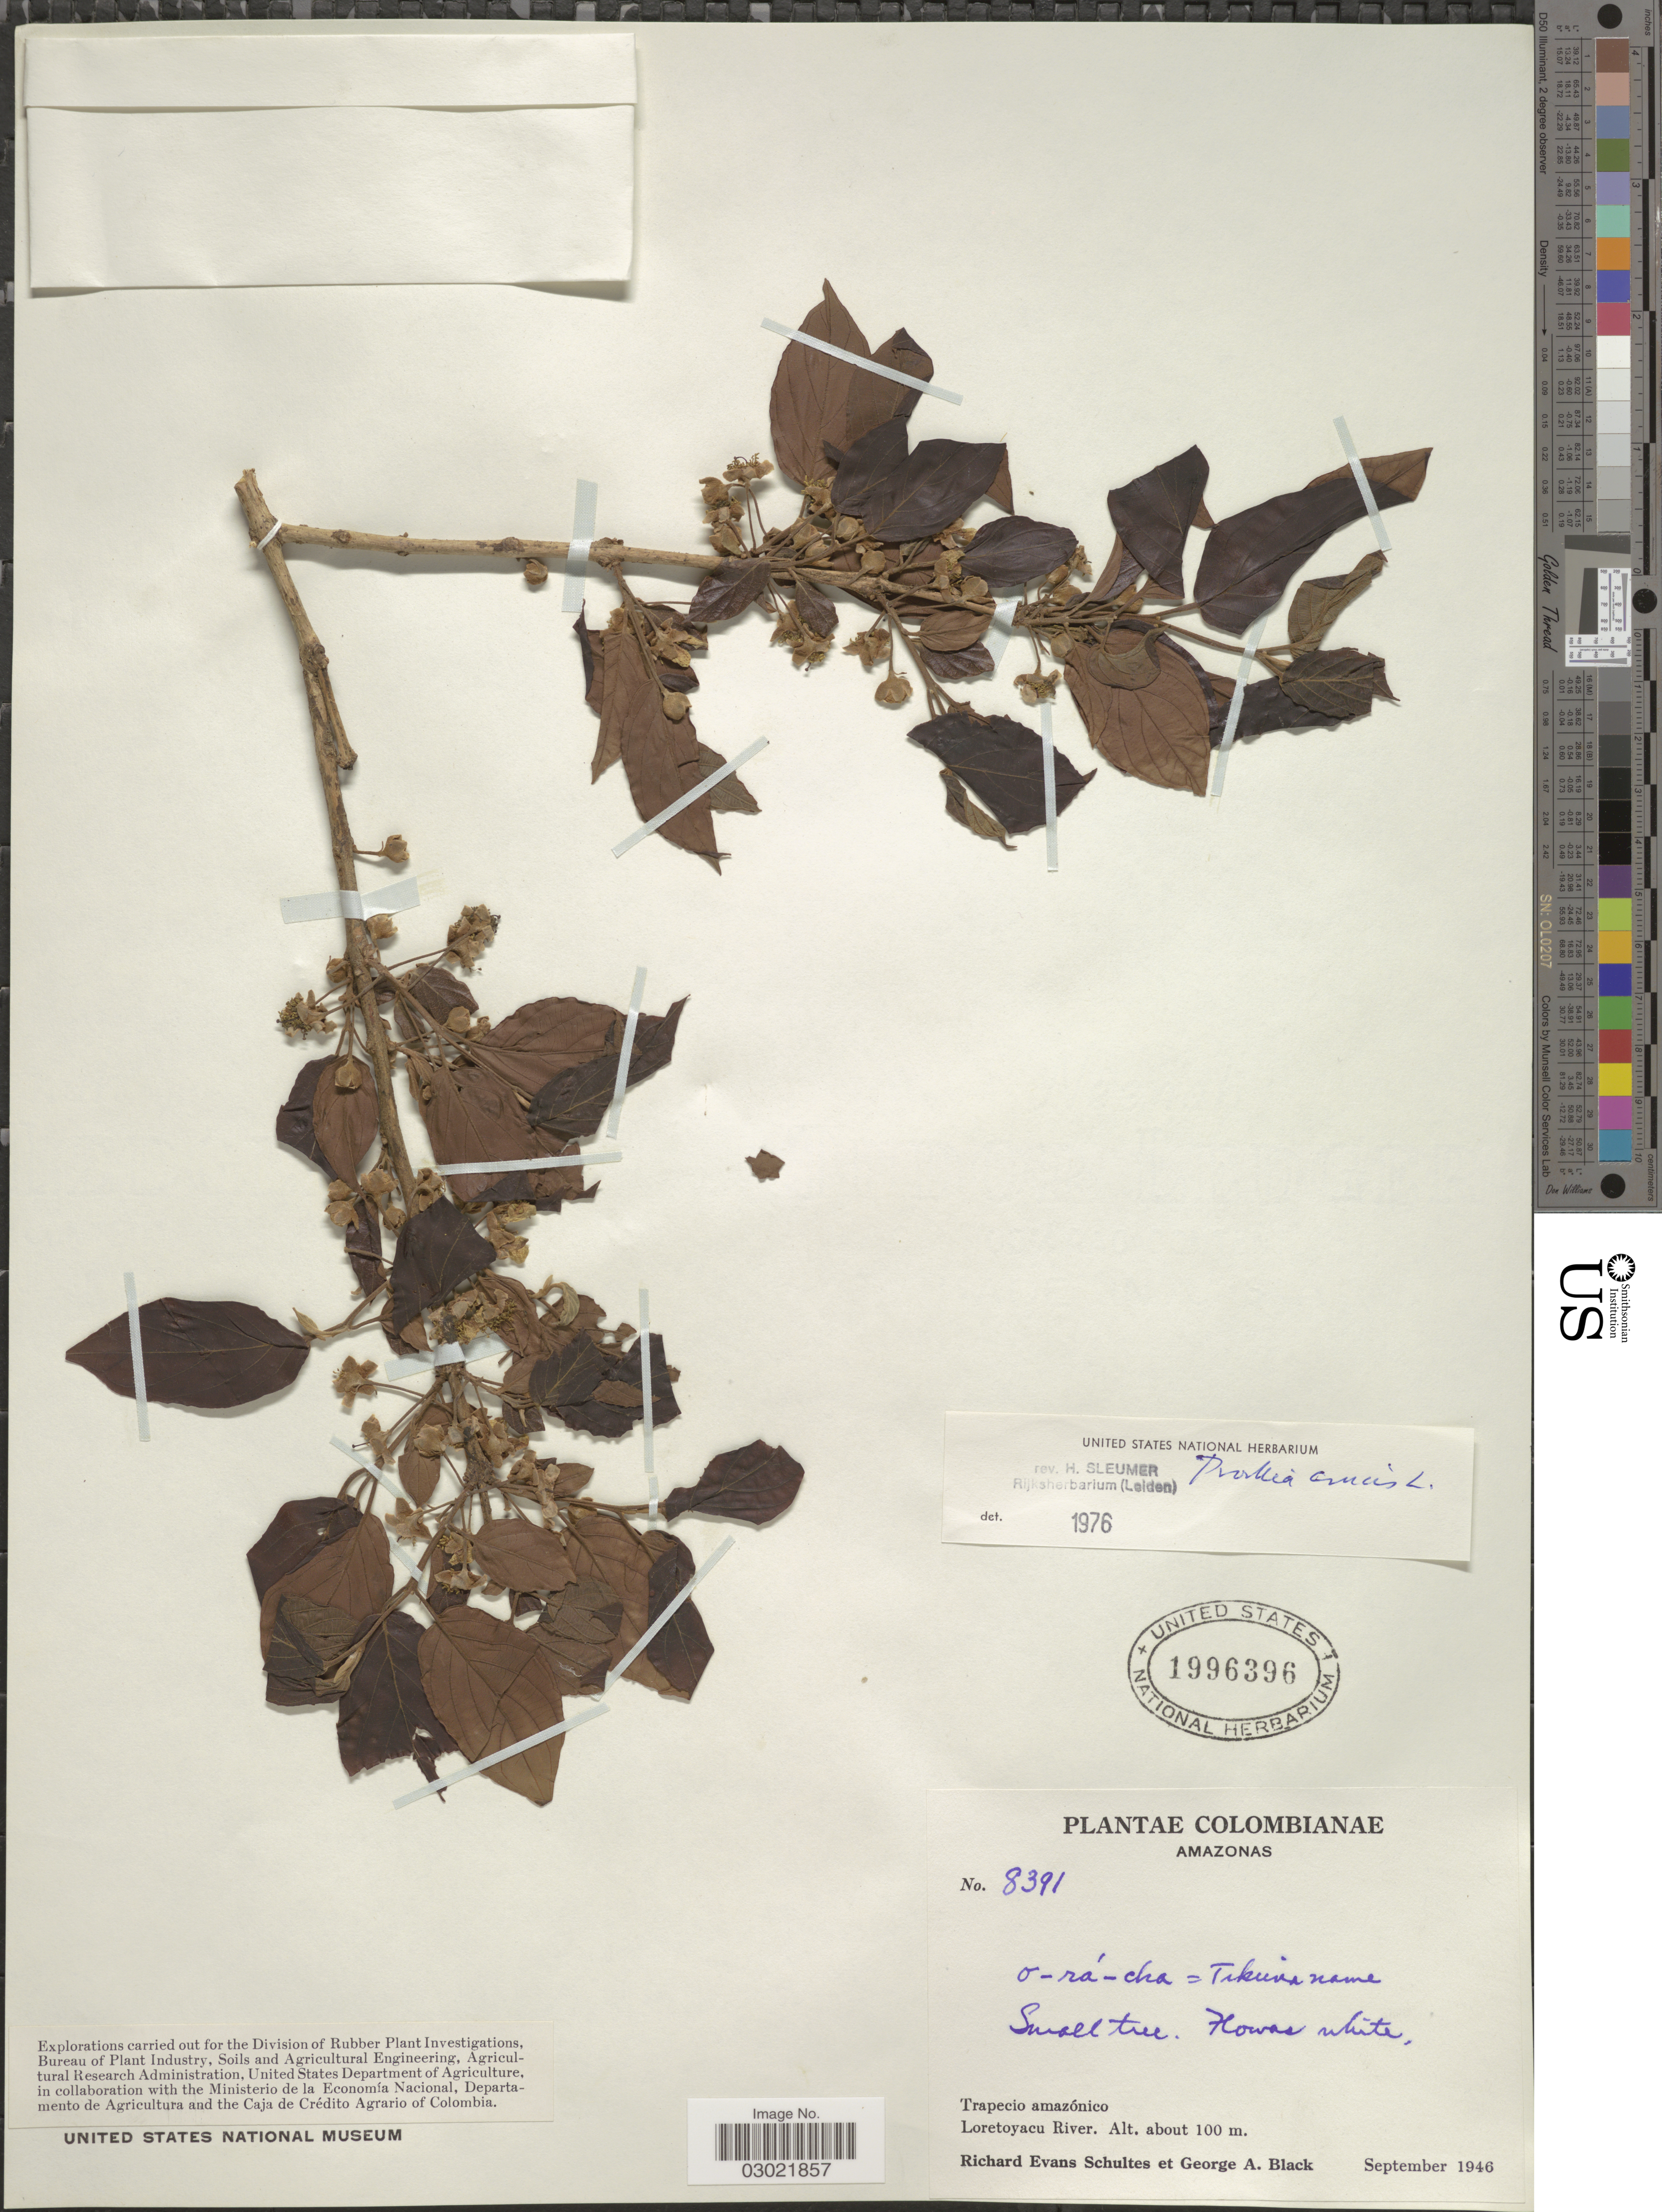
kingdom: Plantae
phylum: Tracheophyta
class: Magnoliopsida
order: Malpighiales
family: Salicaceae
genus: Prockia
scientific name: Prockia crucis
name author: P. Browne ex L.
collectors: R. E. Schultes & G. A. Black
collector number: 8391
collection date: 1946-09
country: Colombia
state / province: Amazônas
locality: Trapecio amazónico. Loretoyacu River.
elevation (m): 100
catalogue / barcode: US 1996396